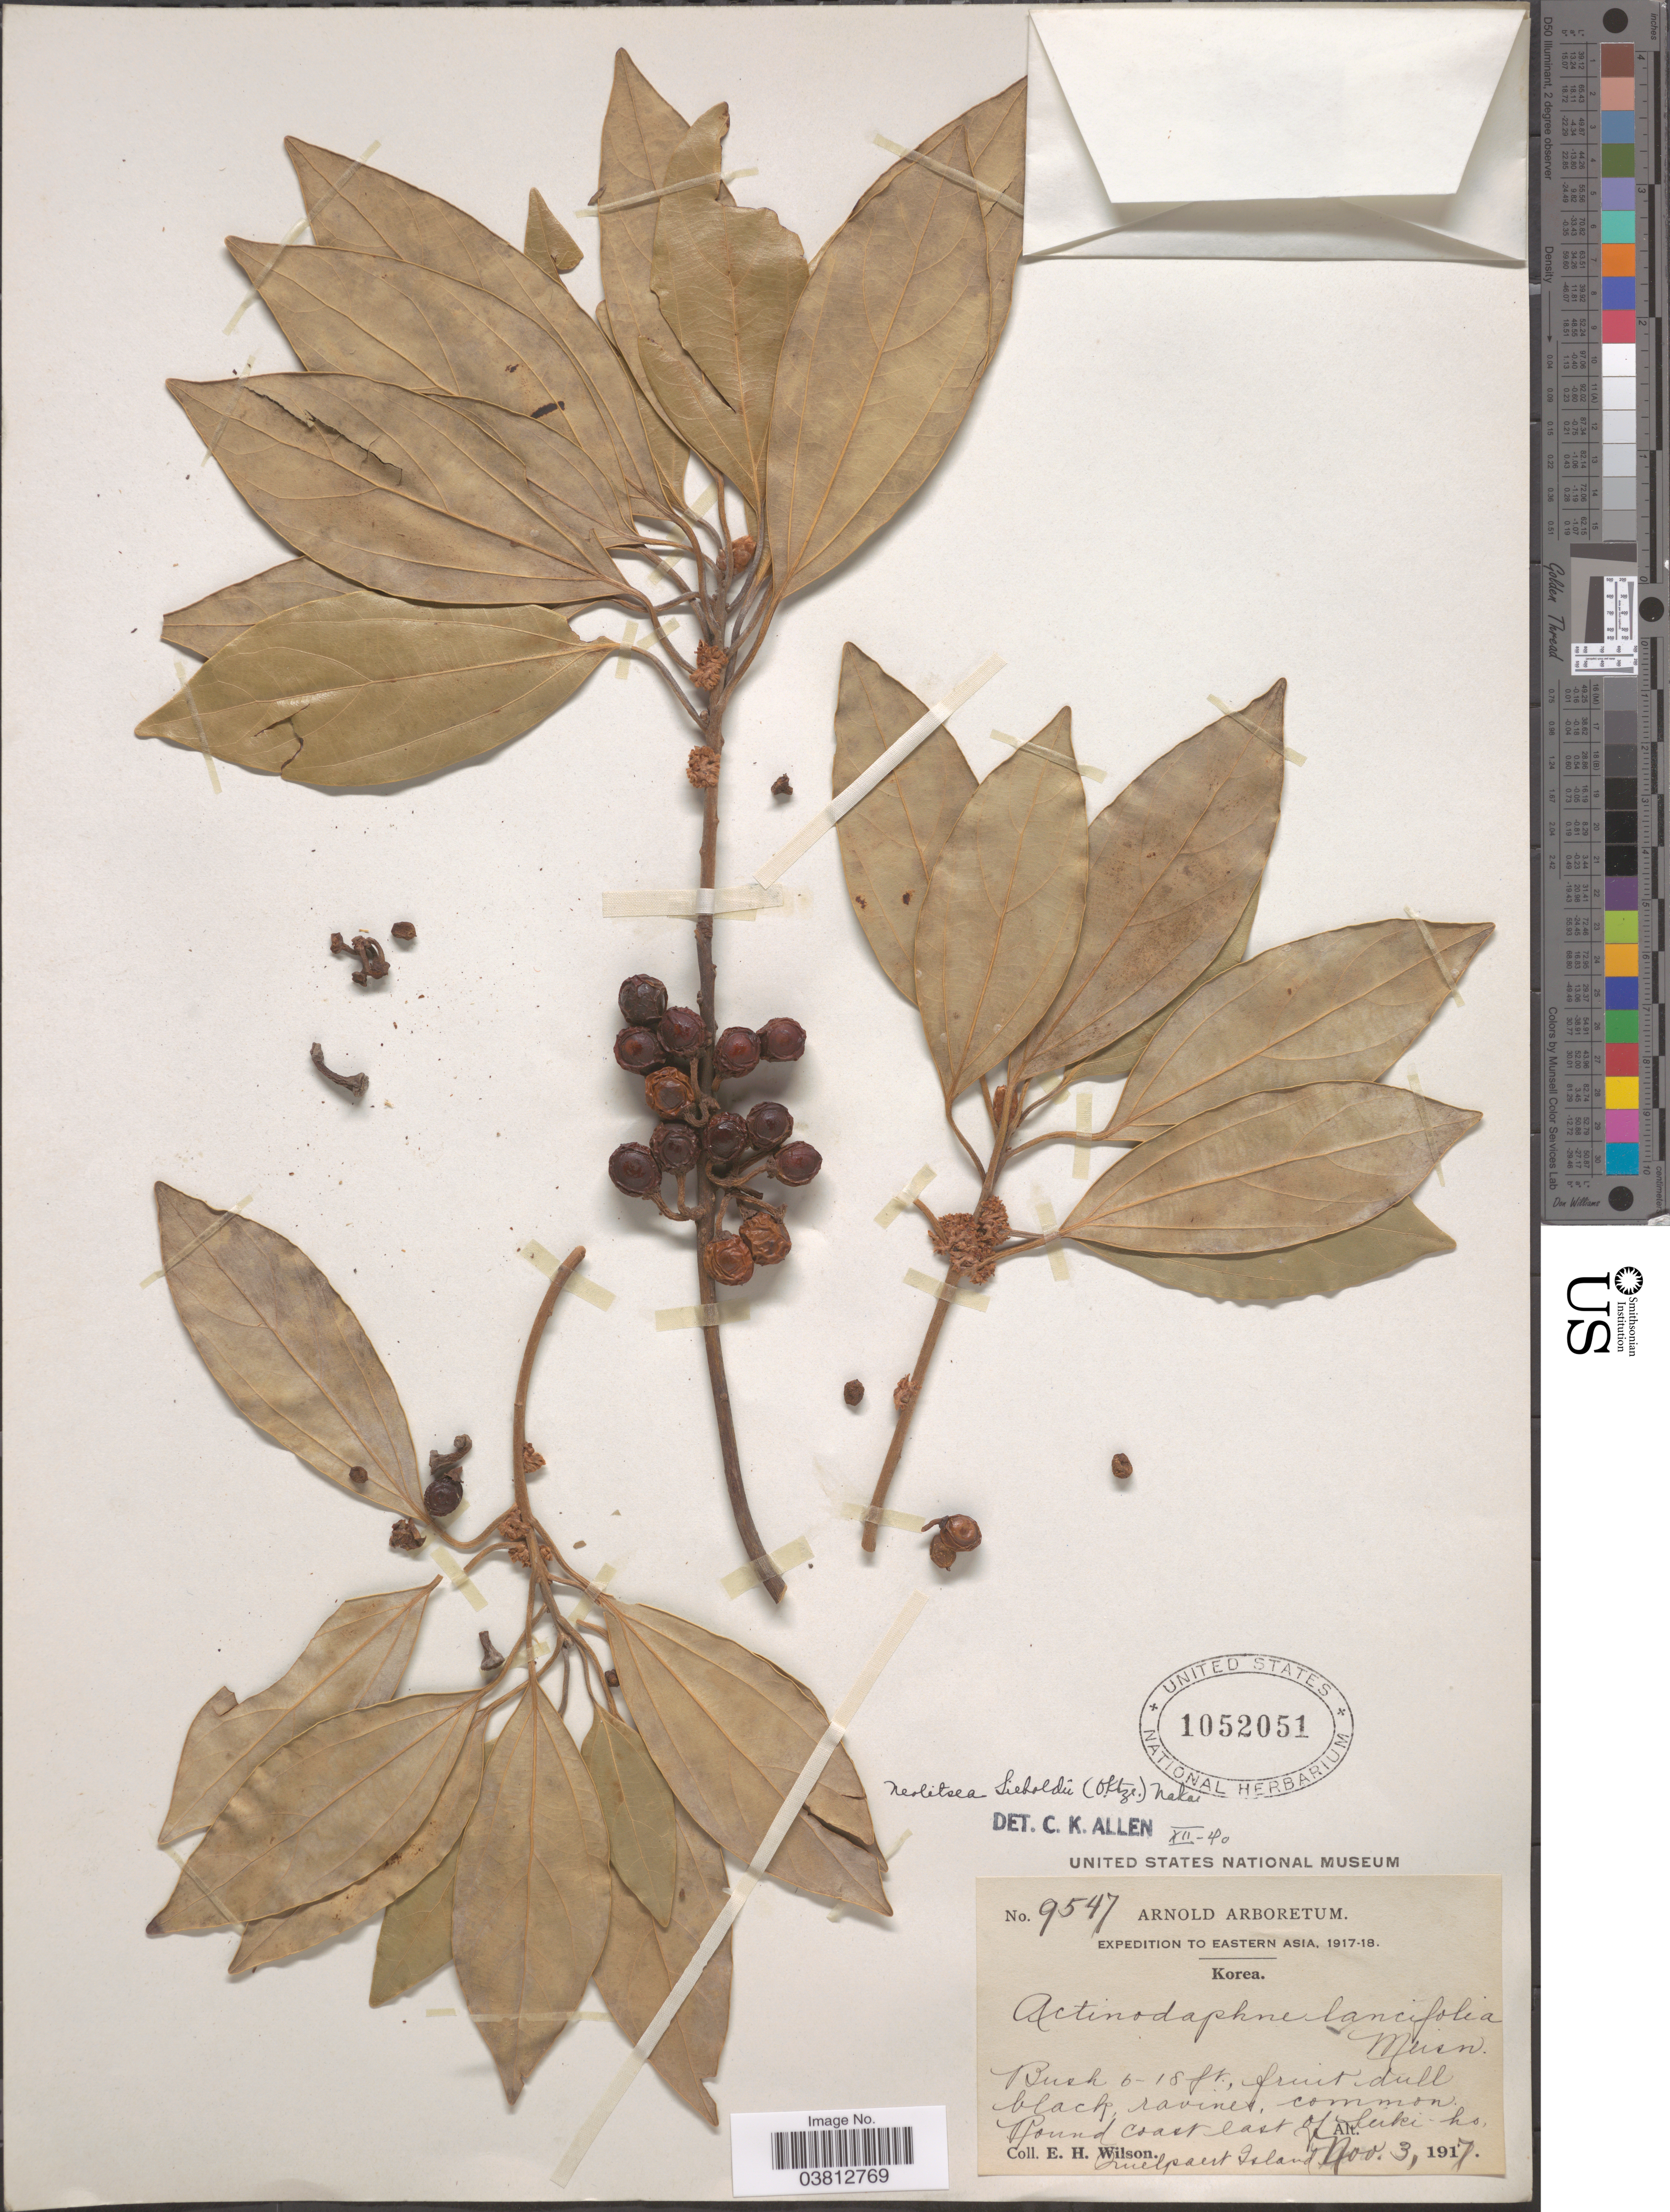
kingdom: Plantae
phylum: Tracheophyta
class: Magnoliopsida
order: Laurales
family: Lauraceae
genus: Neolitsea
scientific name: Neolitsea sericea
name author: (Blume) Koidz.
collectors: E. Wilson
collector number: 9547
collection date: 1917-11-03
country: South Korea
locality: Eastern Asia. Round coast east of Seiki-ko, Quelpart Island.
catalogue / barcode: US 1052051